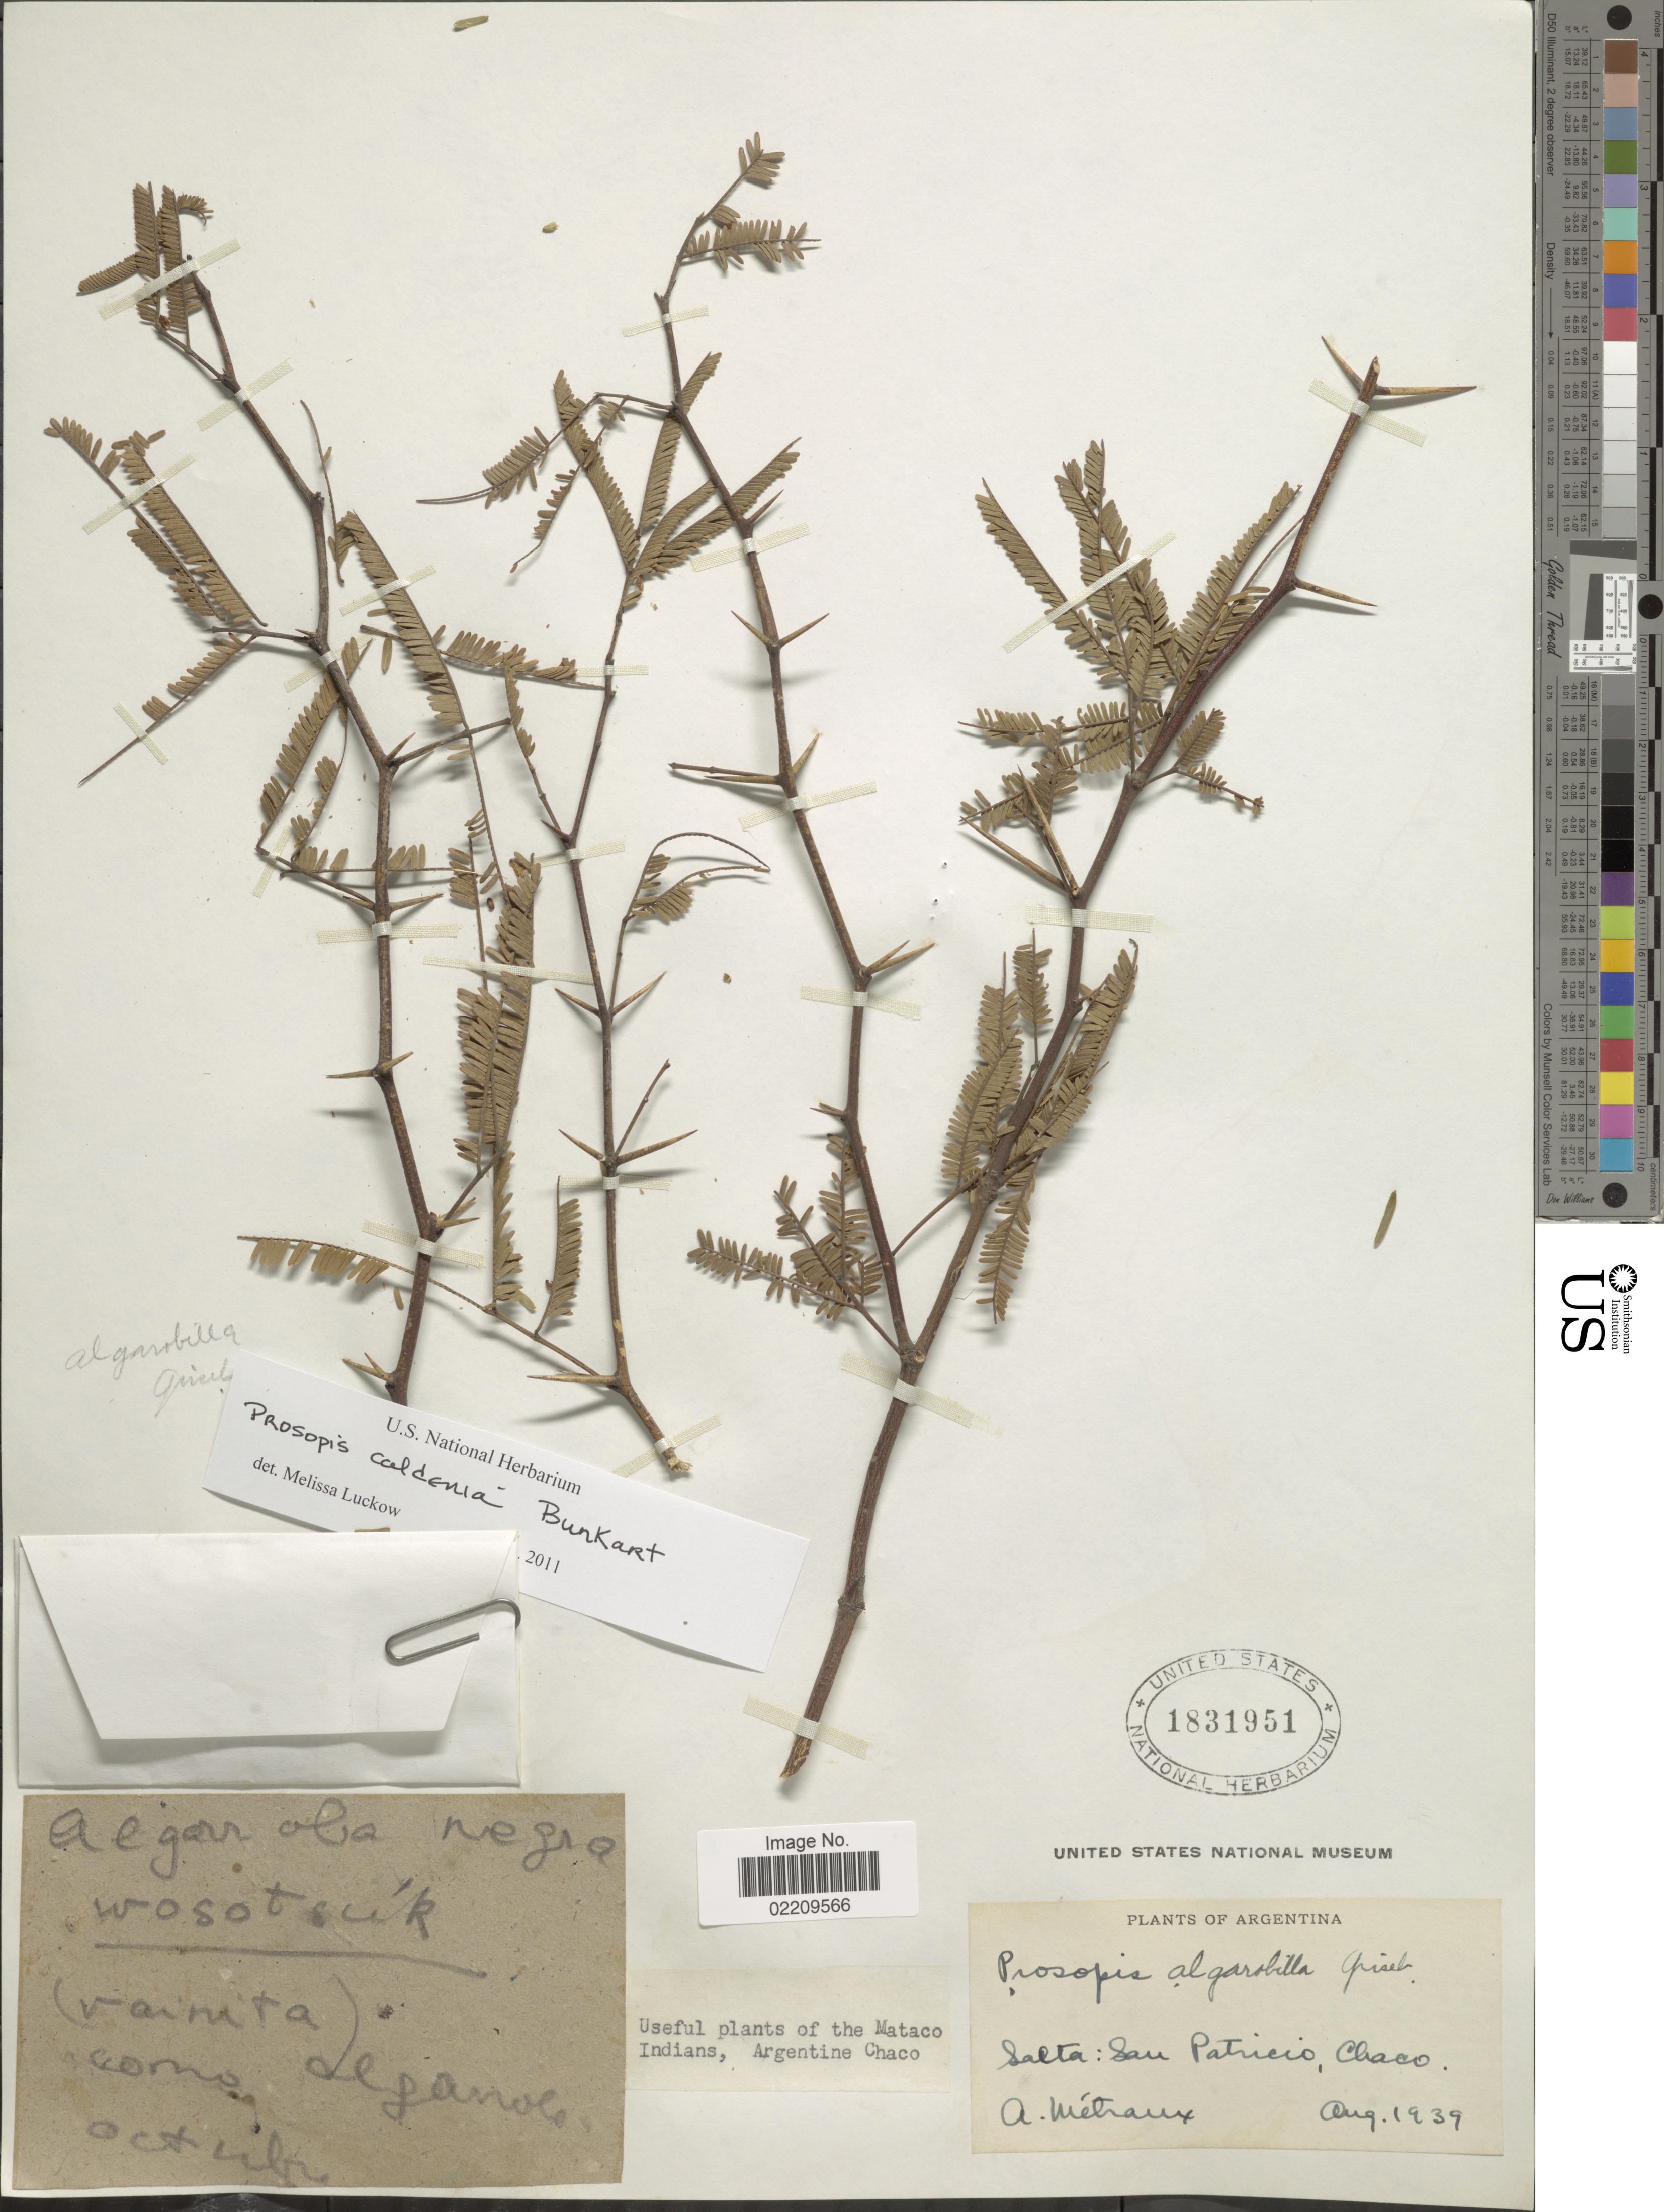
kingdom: Plantae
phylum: Tracheophyta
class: Magnoliopsida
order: Fabales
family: Fabaceae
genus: Neltuma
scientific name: Neltuma caldenia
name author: (Burkart) C. E. Hughes & G.P. Lewis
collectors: A. Metraux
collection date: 1939-08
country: Argentina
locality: Mataco Indians, Argentine Chaco. Salta: San Patricio, Chaco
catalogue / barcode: US 1831951